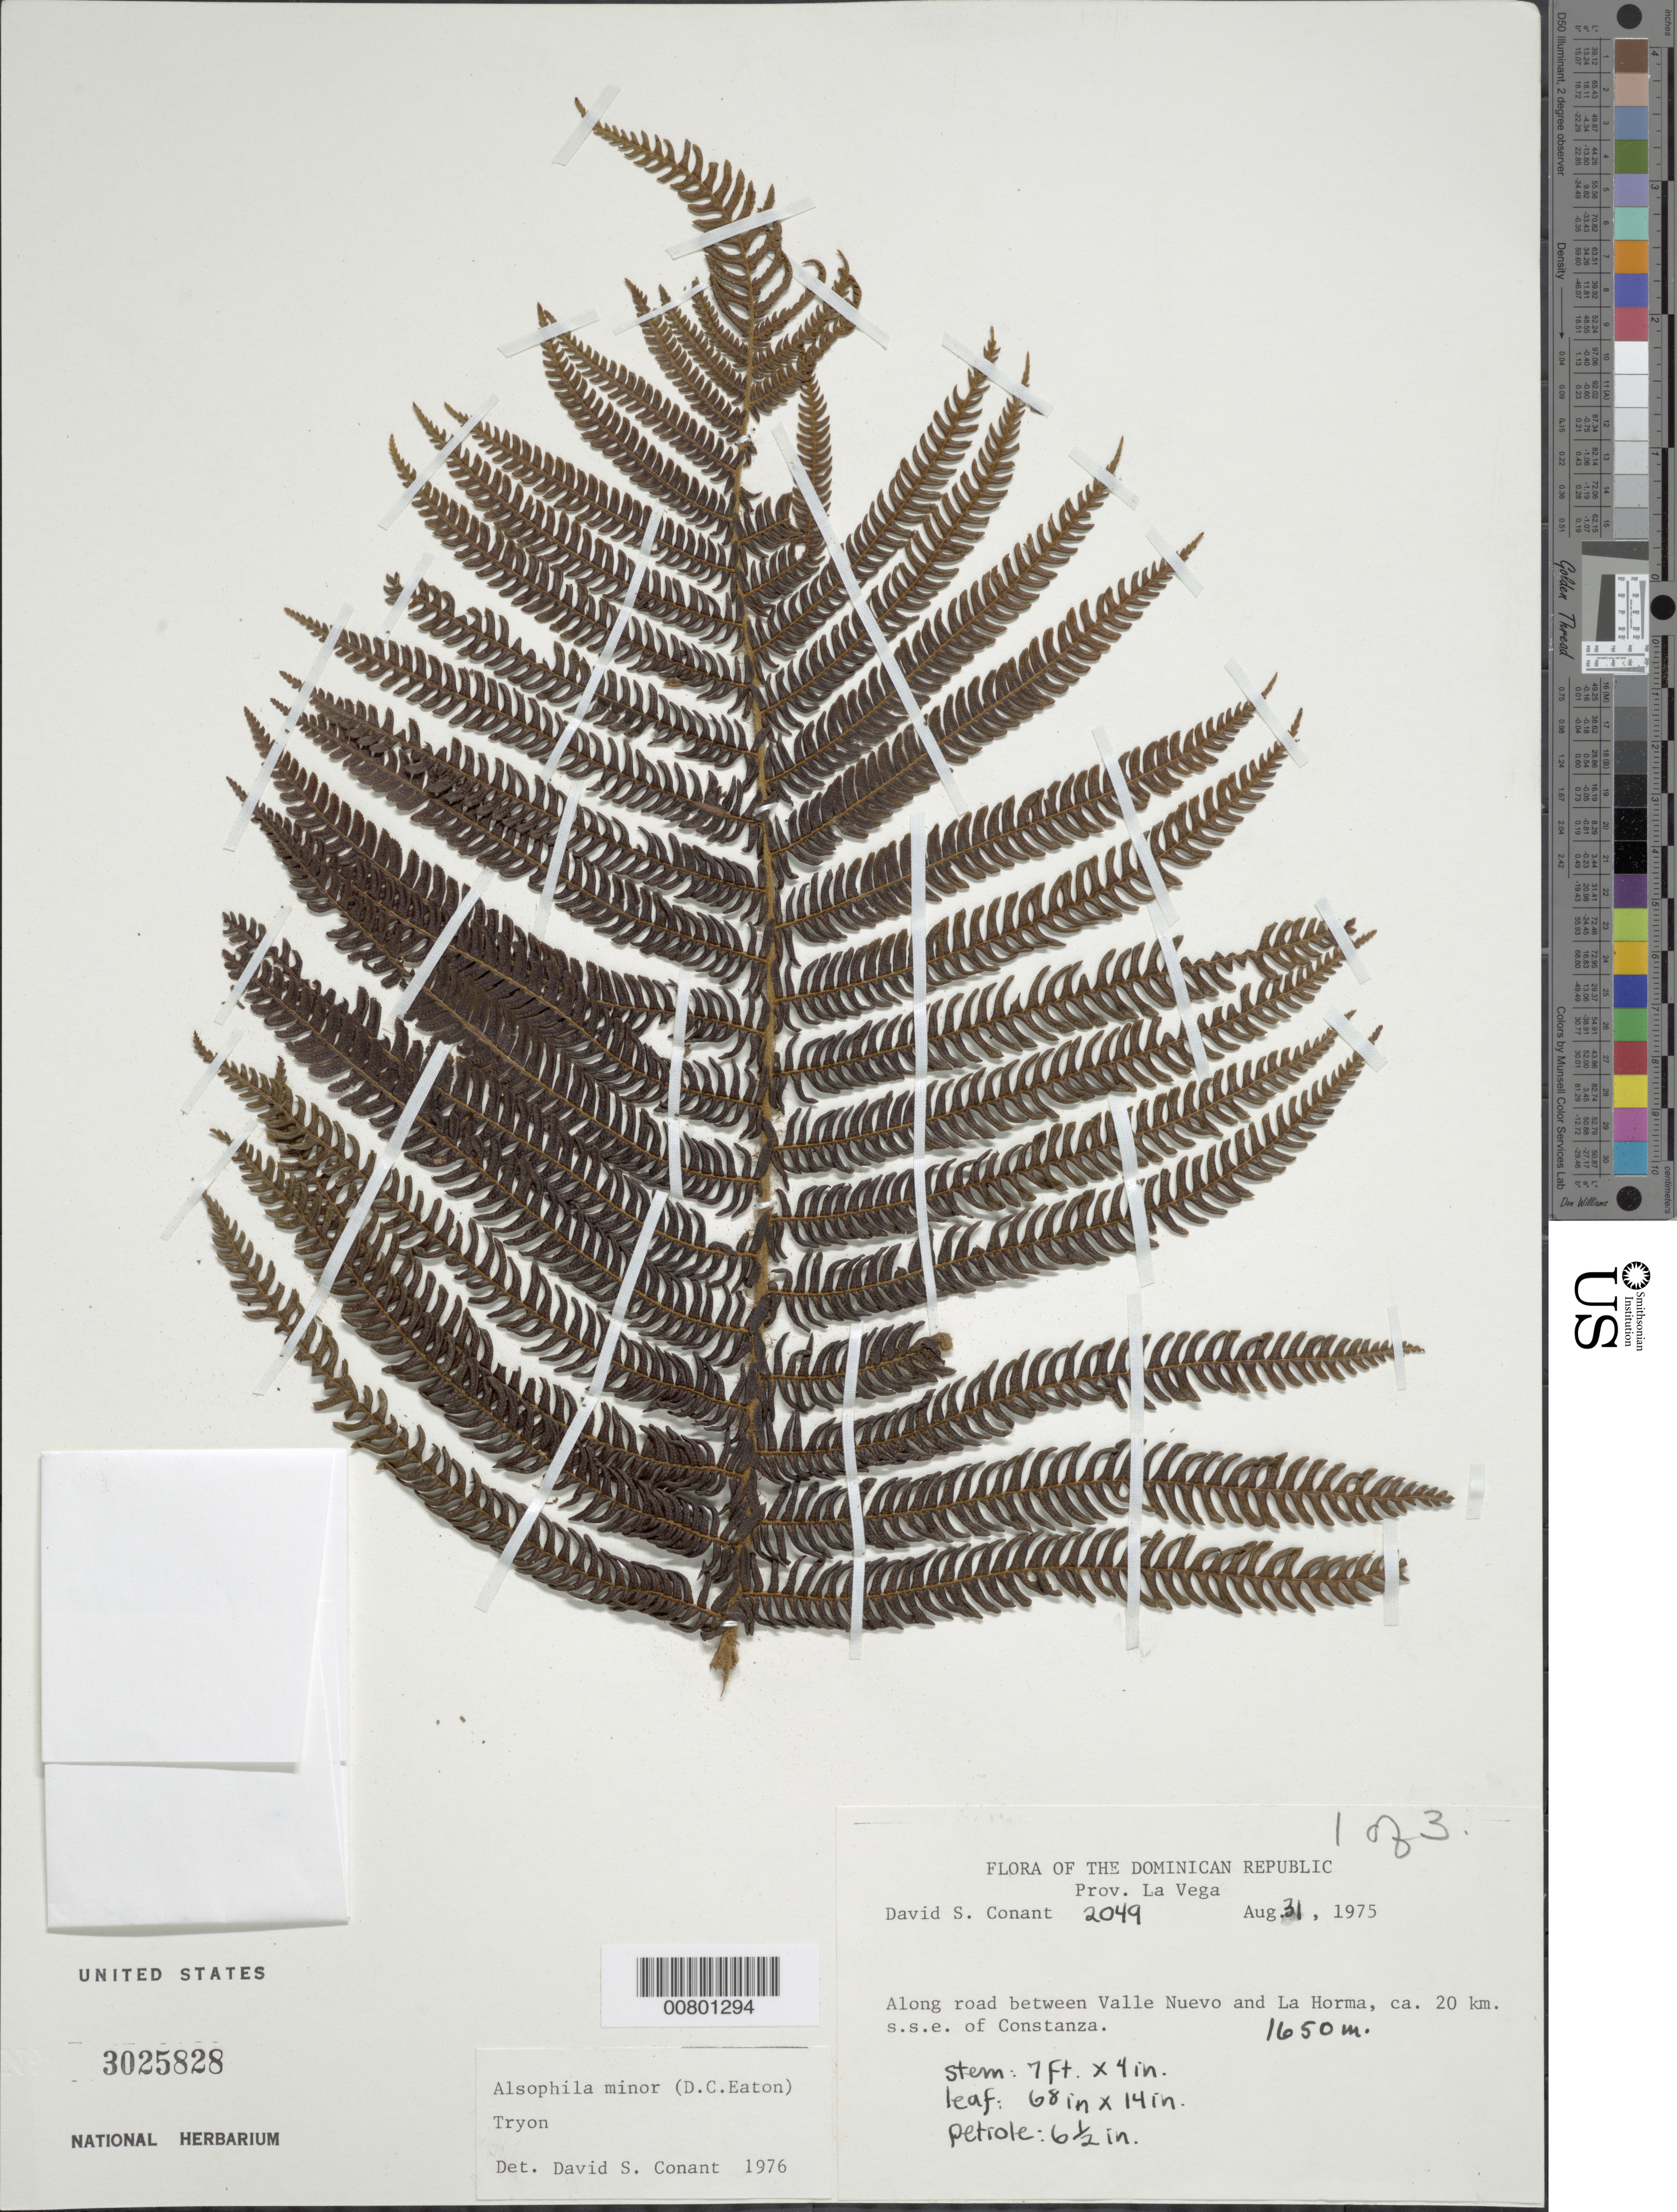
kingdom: Plantae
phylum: Tracheophyta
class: Polypodiopsida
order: Cyatheales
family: Cyatheaceae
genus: Alsophila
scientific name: Alsophila minor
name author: (D.C. Eaton) R.M. Tryon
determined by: Conant, D. S.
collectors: D. S. Conant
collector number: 2049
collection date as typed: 21 Aug 1975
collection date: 1975-08-21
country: Dominican Republic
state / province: La Vega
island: Hispaniola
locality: Valle Nuevo to La Horma road, ca. 20 km SSE of Constanza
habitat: Roadside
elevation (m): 1650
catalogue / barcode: US 3025828